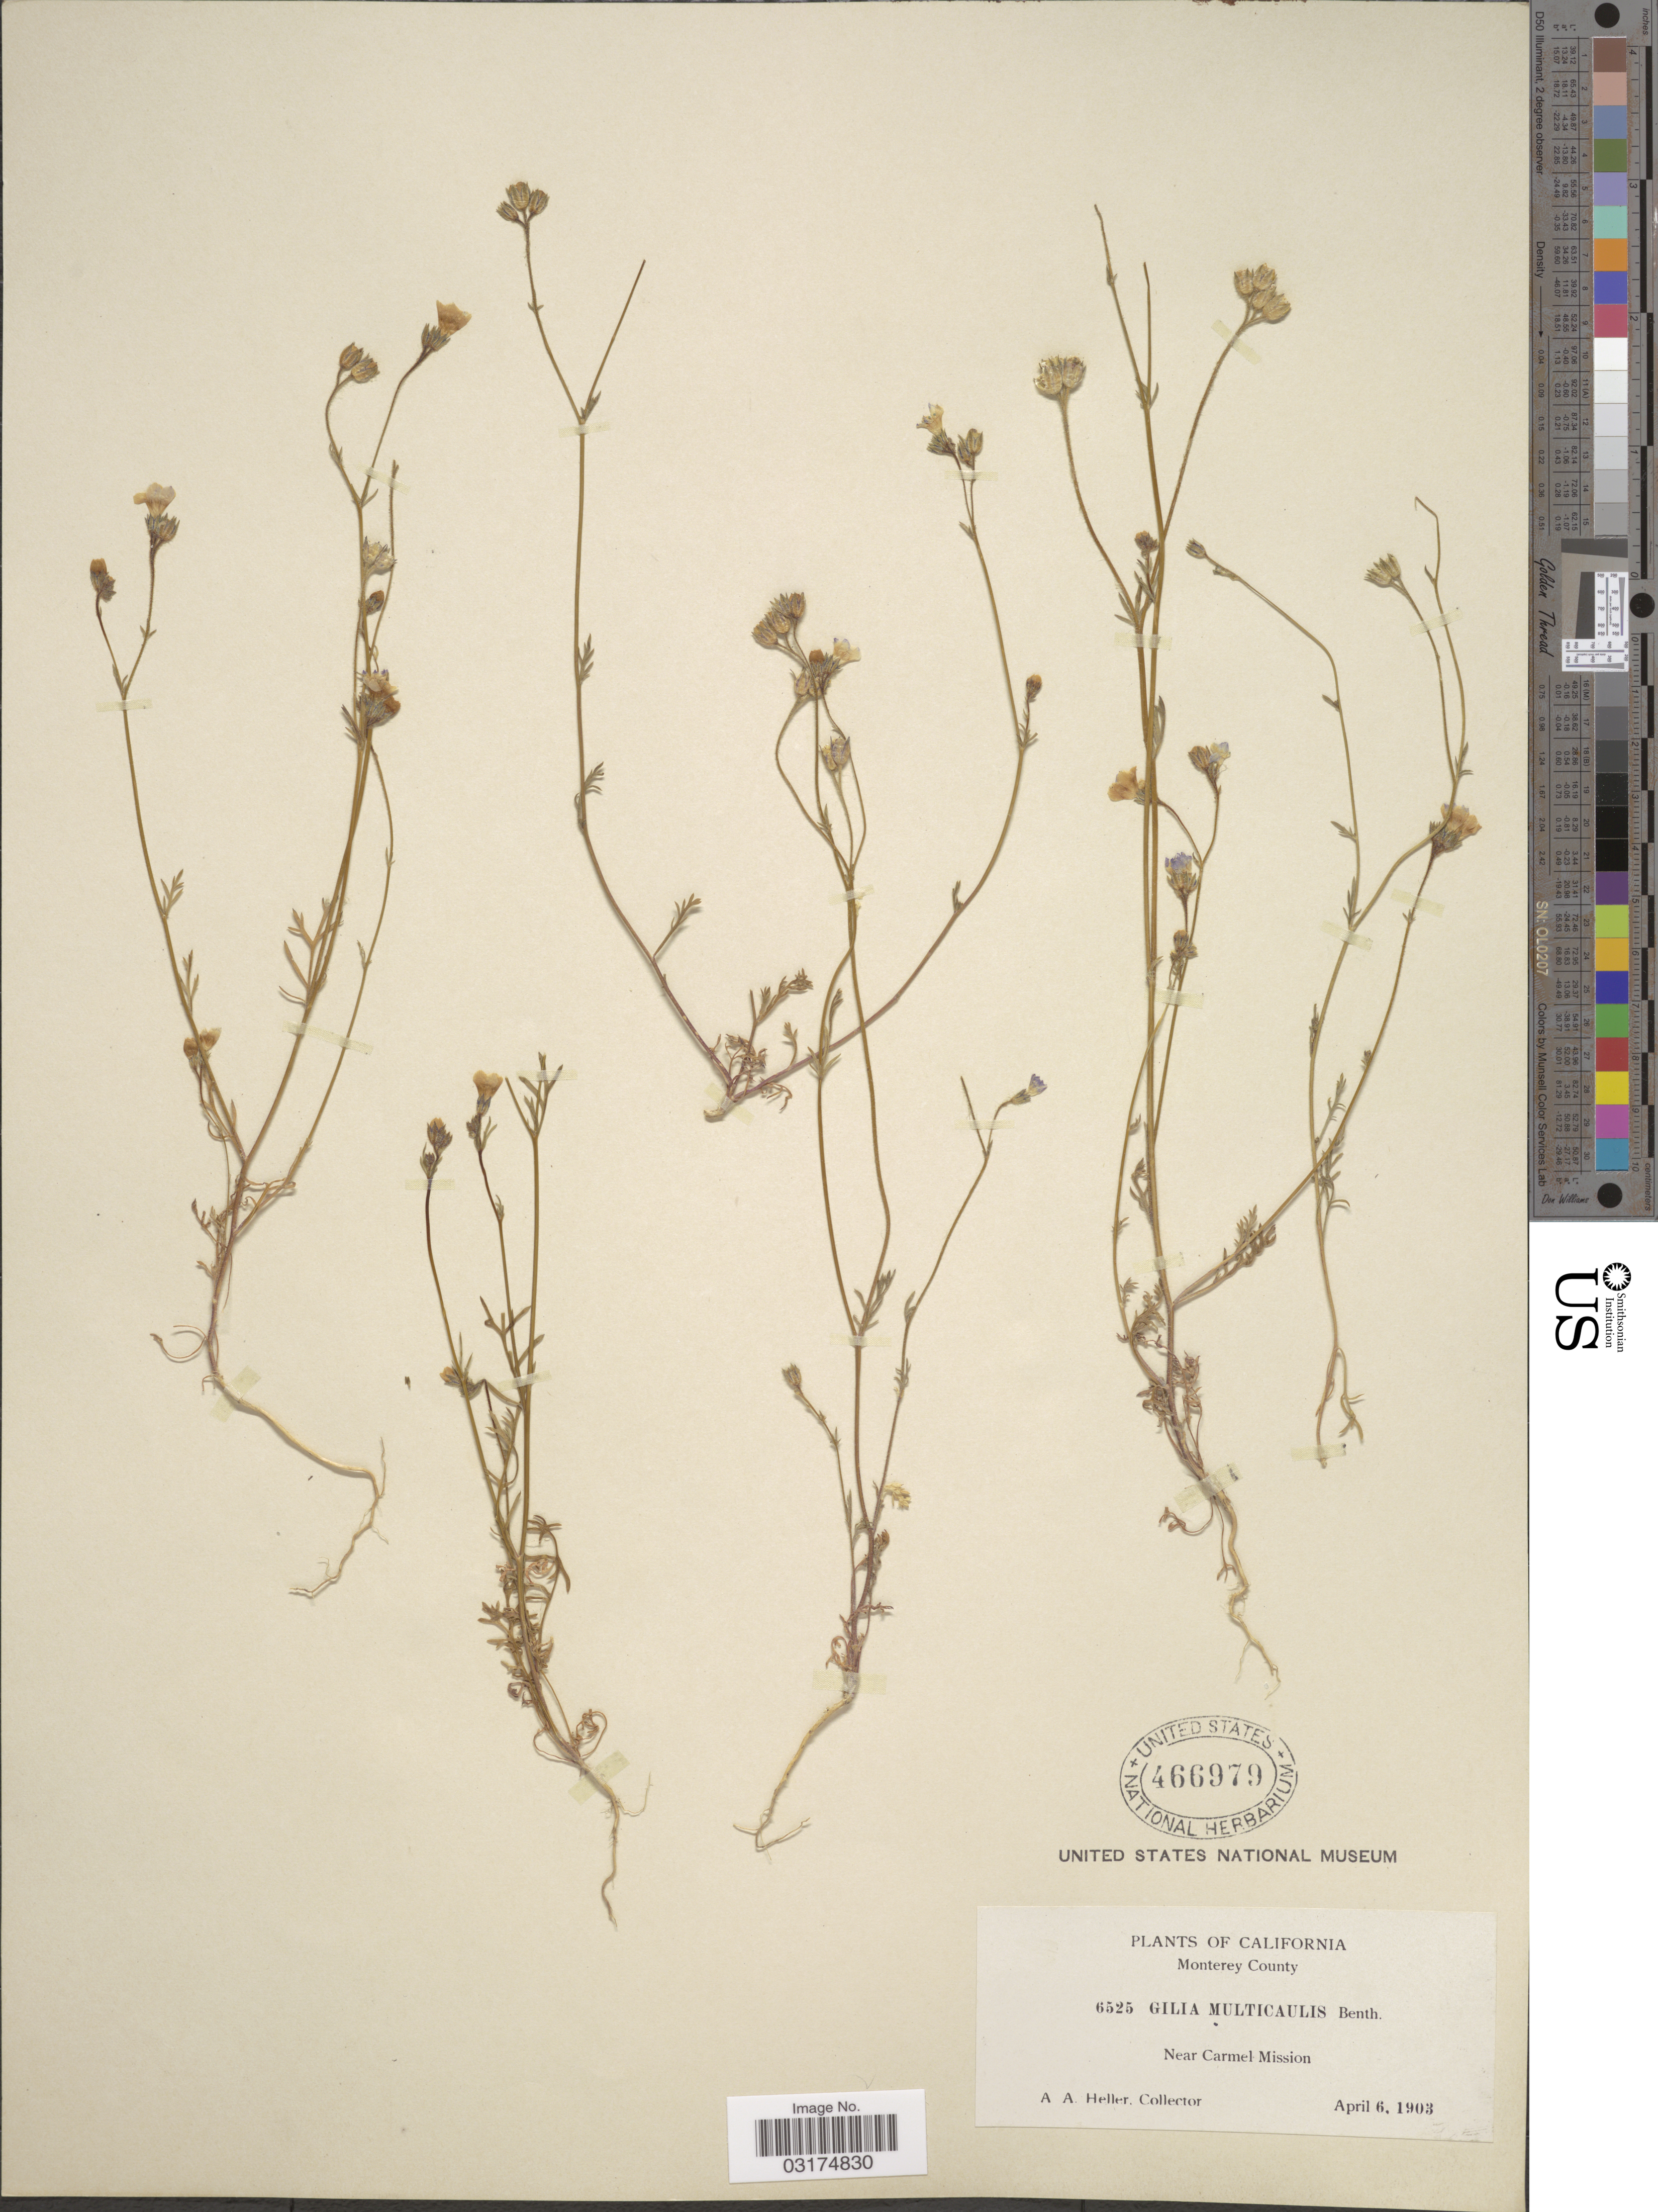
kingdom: Plantae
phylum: Tracheophyta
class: Magnoliopsida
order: Ericales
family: Polemoniaceae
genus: Gilia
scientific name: Gilia achilleifolia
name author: Benth.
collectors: A. A. Heller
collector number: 6525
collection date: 1903-04-06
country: United States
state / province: California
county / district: Monterey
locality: Monterey County. Near Carmel Mission.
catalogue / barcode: US 466979